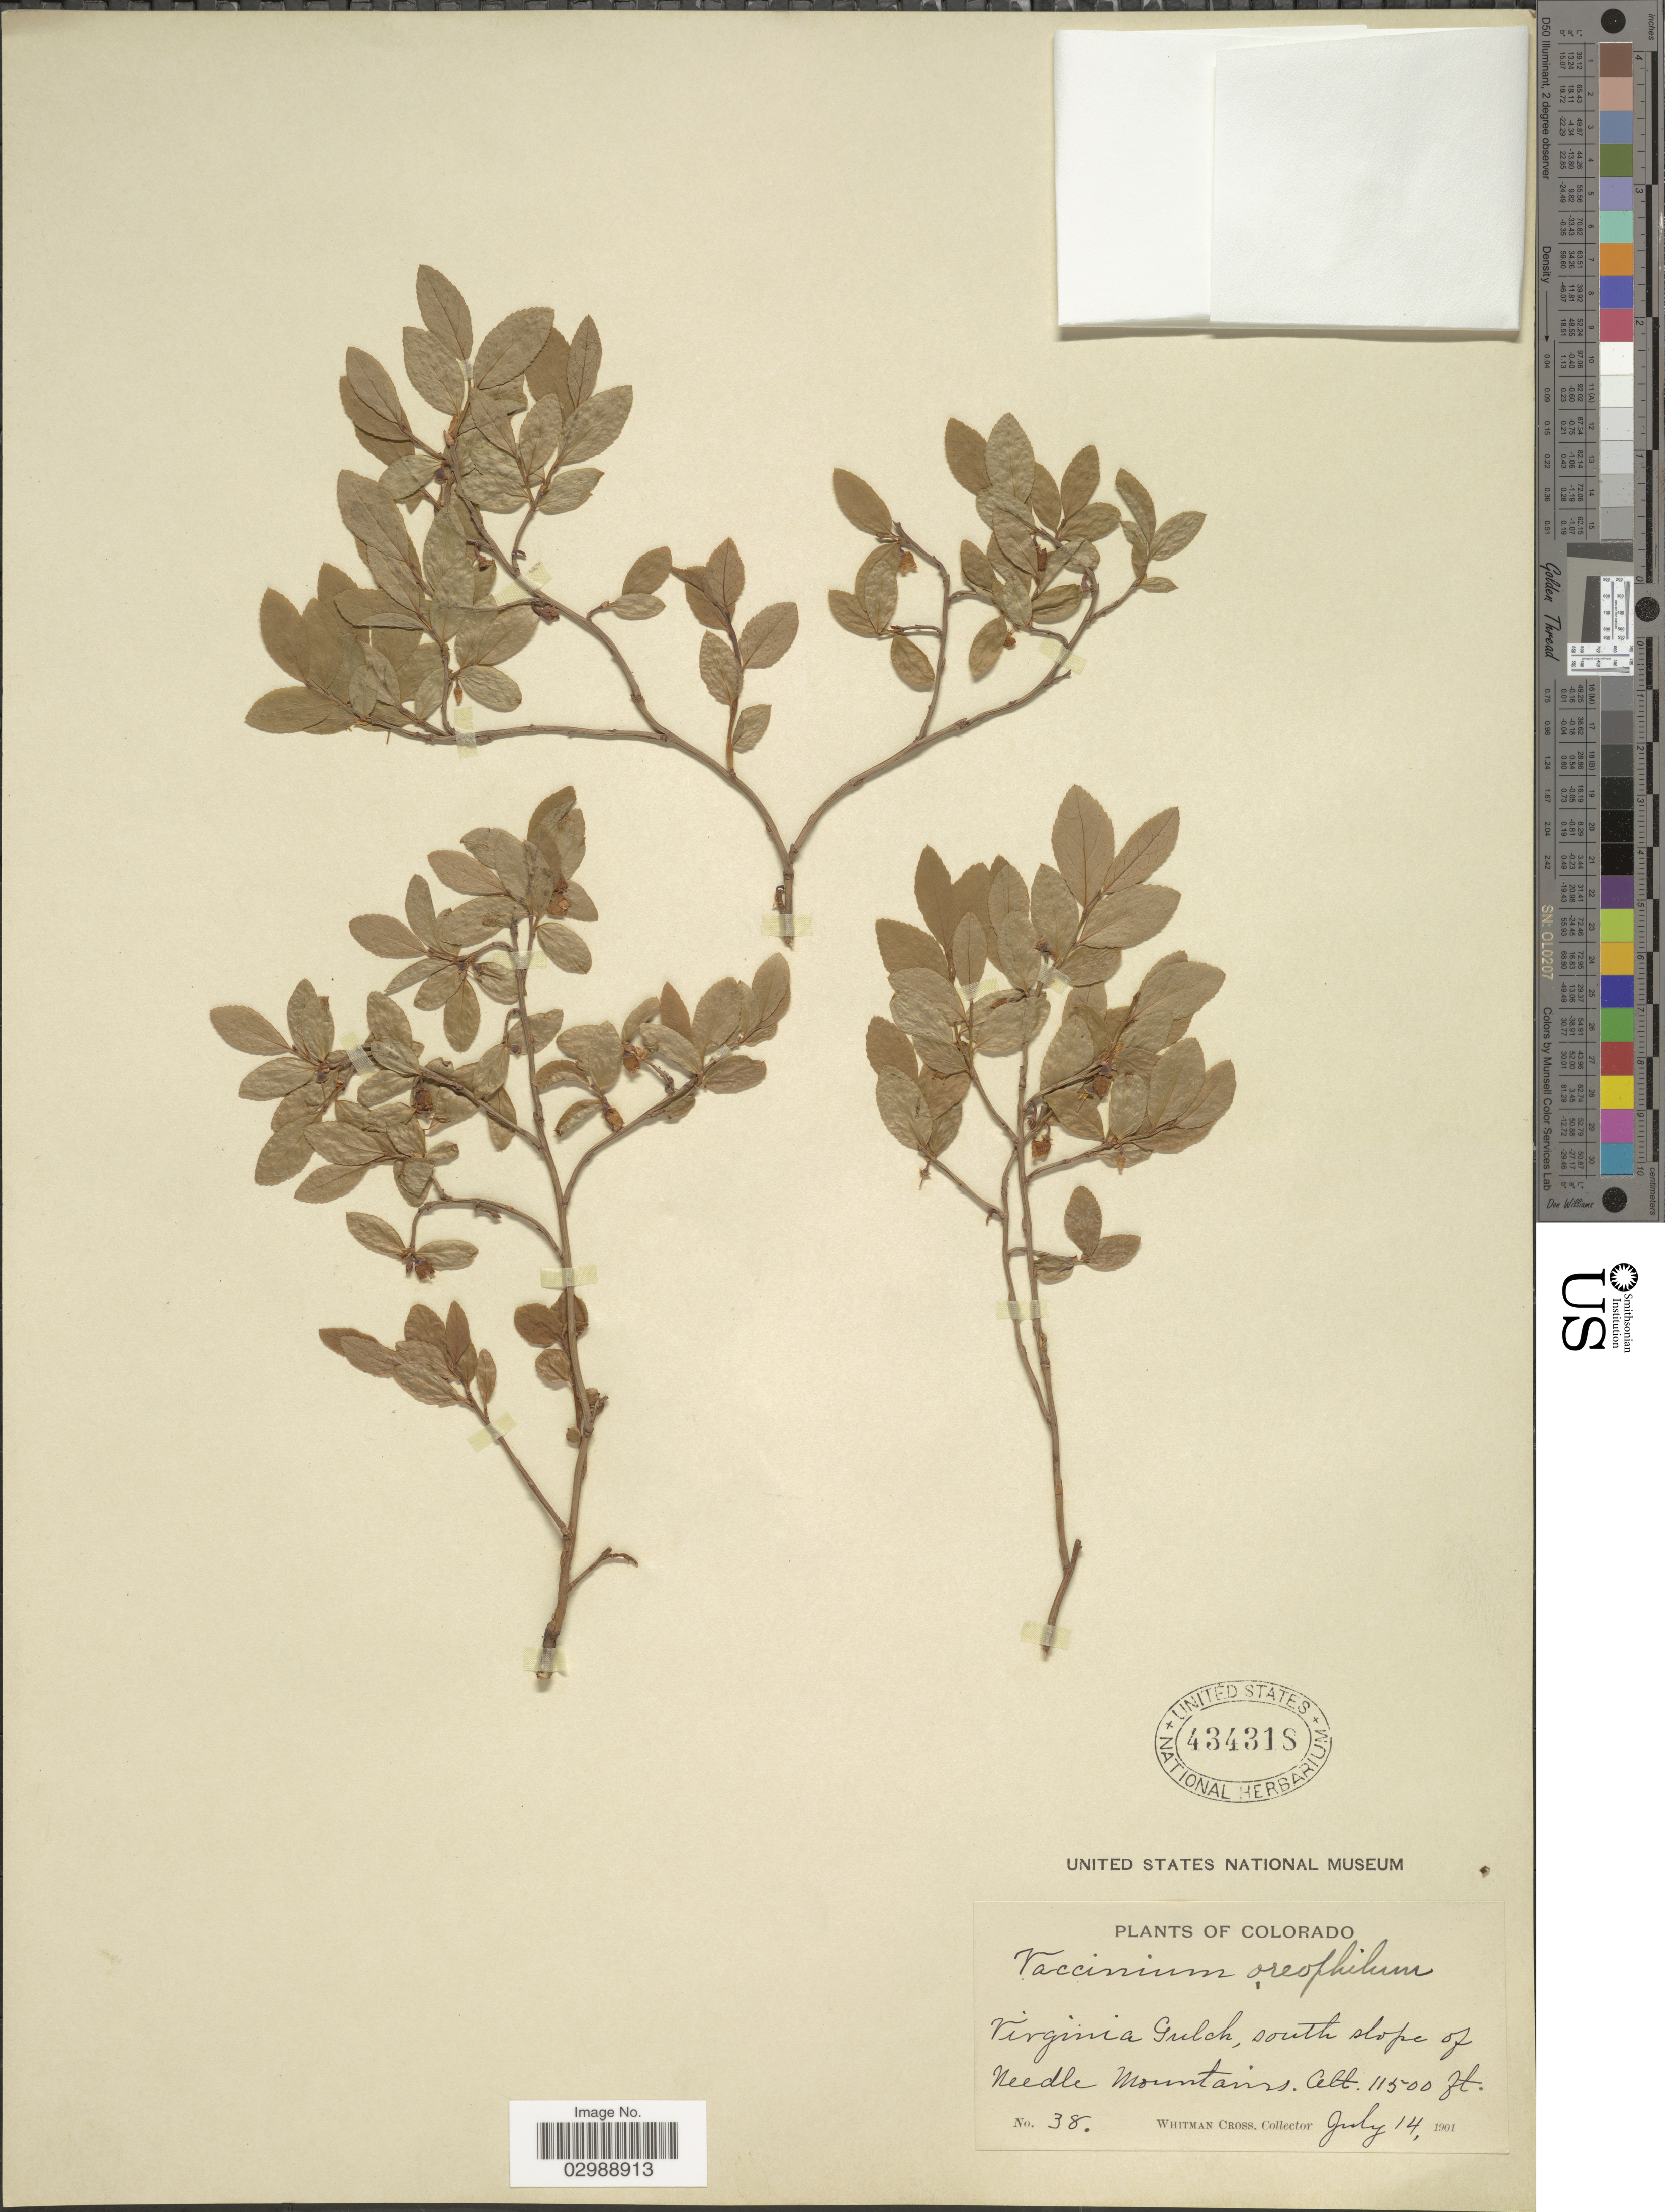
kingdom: Plantae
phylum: Tracheophyta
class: Magnoliopsida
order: Ericales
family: Ericaceae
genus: Vaccinium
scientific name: Vaccinium oreophilum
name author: Rydb.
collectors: W. Cross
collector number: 38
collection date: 1901-07-14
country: United States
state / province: Colorado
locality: Virginia Gulch, south slope of Needle Mountains.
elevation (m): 3505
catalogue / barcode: US 434318